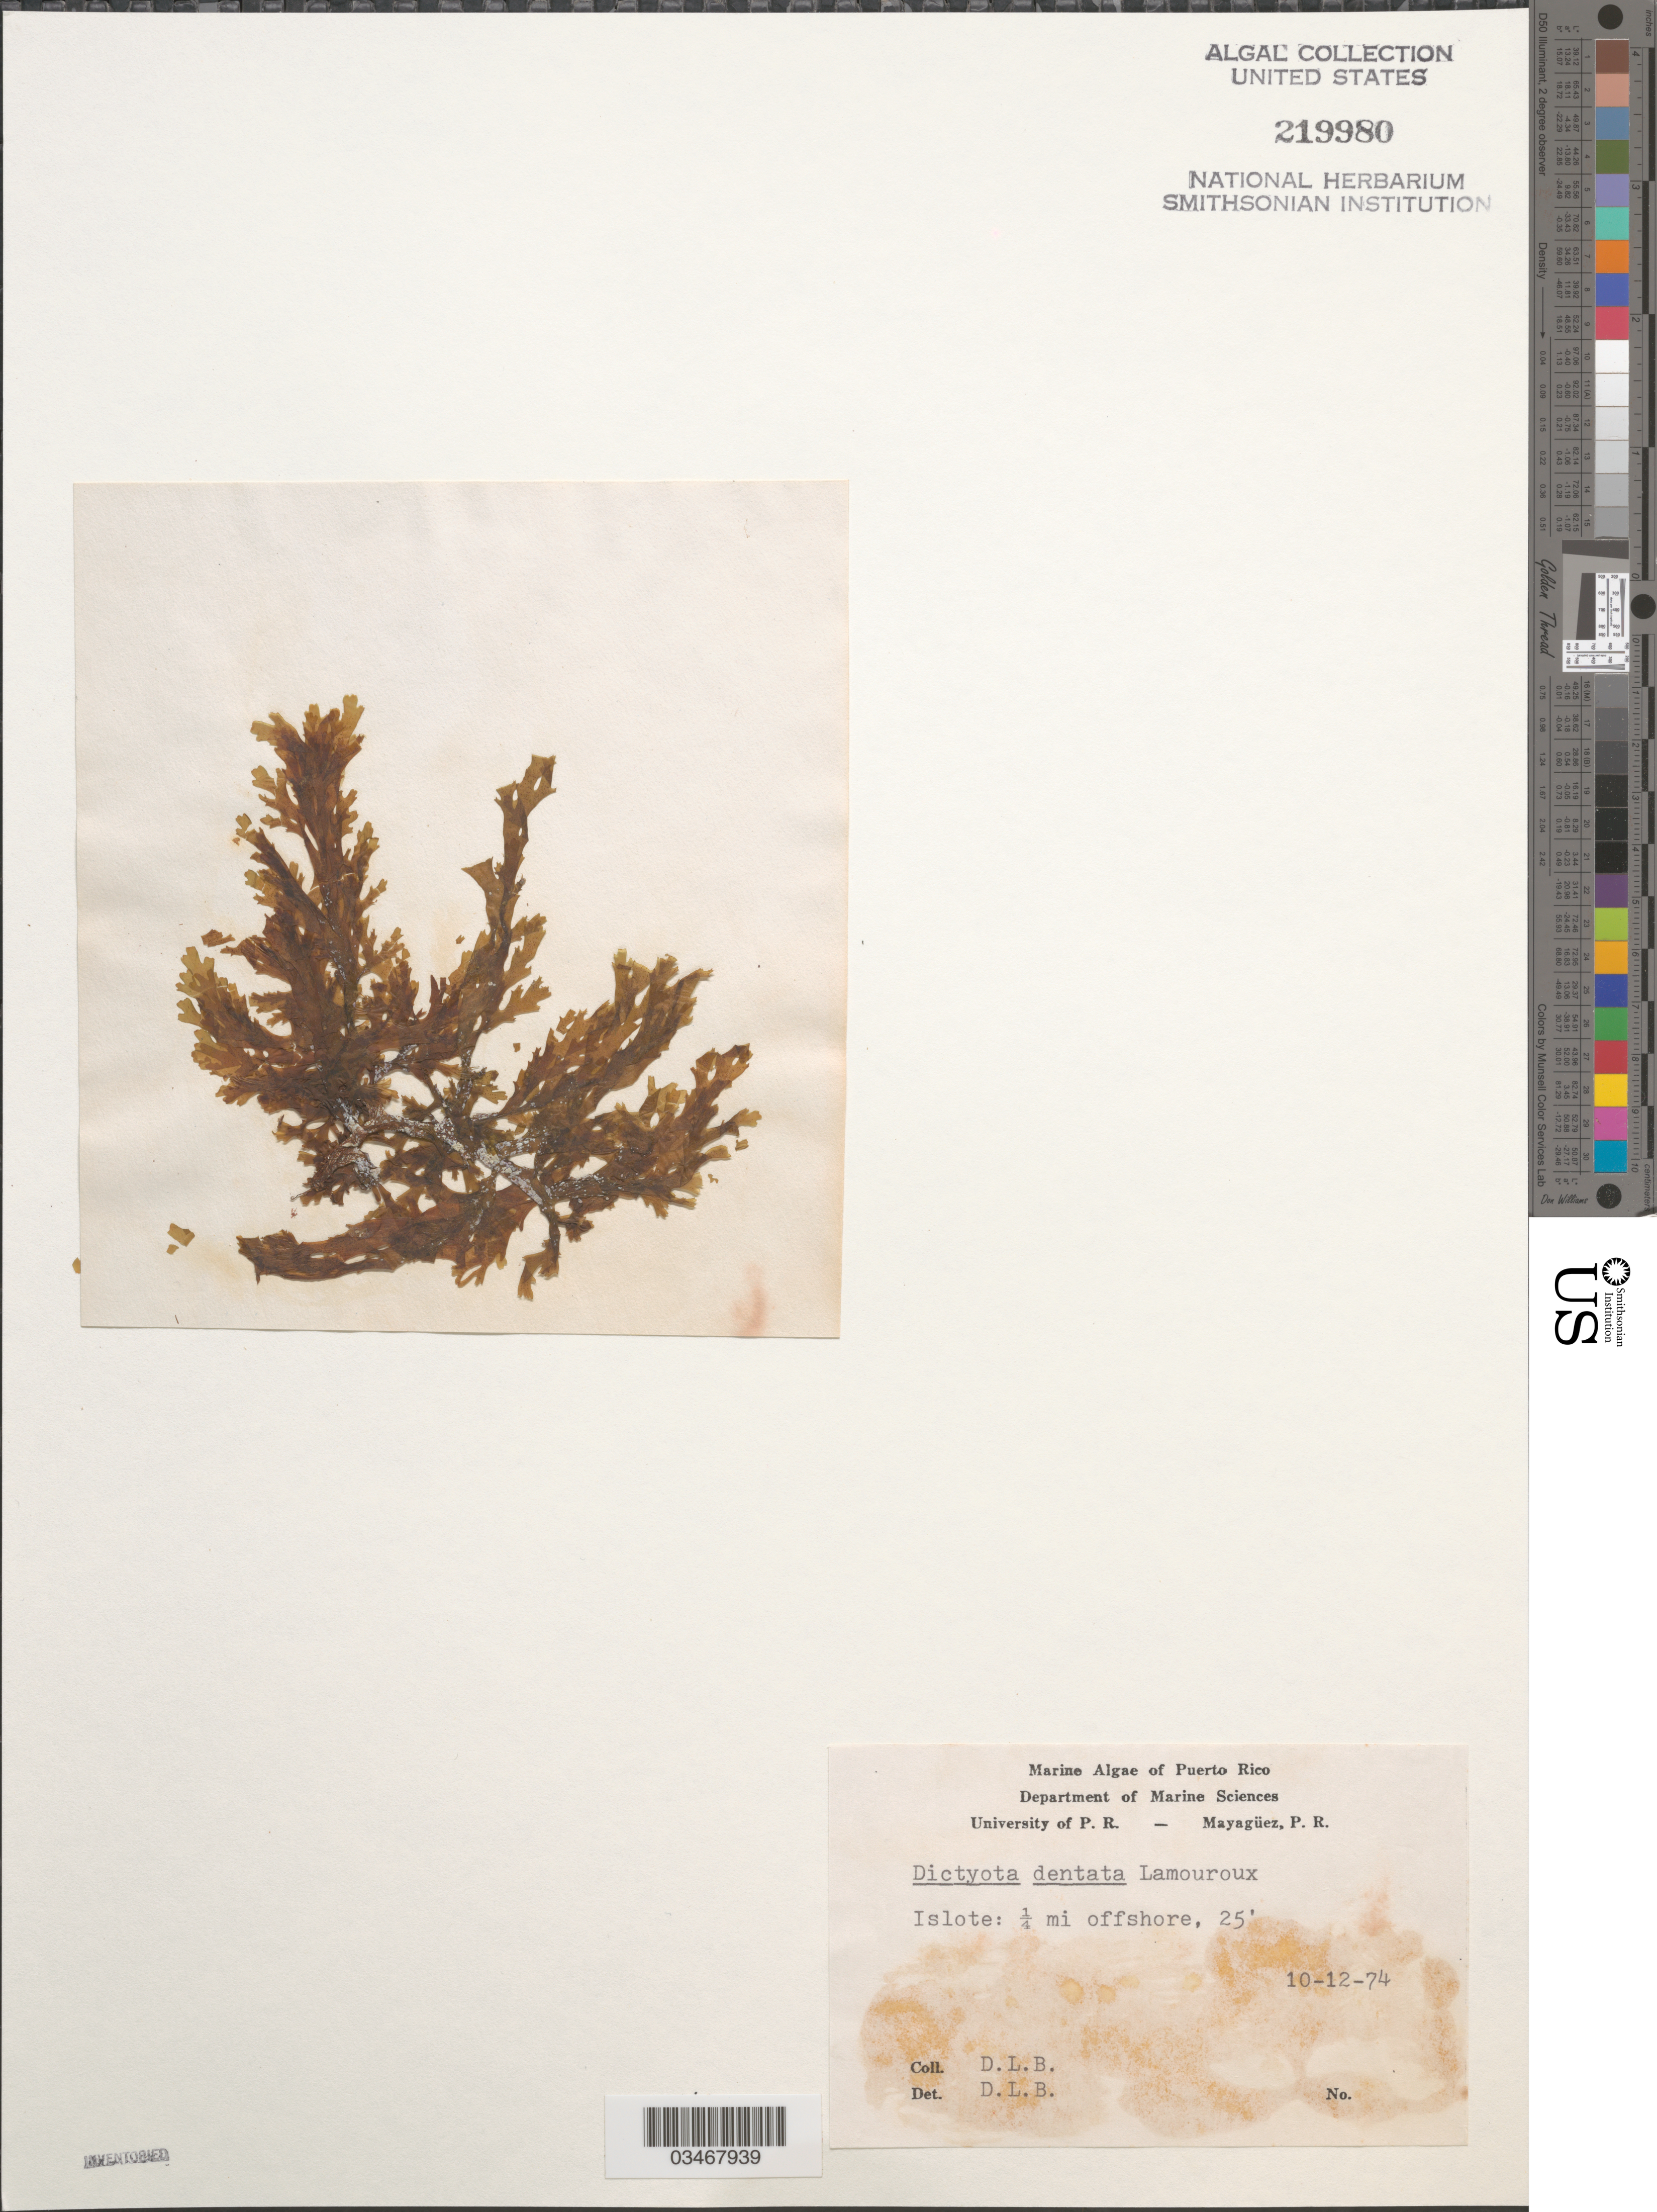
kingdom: Chromista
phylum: Ochrophyta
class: Phaeophyceae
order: Dictyotales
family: Dictyotaceae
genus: Dictyota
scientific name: Dictyota mertensii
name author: (C. Mart.) Kütz.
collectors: D.L. Ballantine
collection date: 1974-10-12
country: Puerto Rico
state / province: Arecibo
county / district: Islote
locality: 1/4 mi offshore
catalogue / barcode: US 219980